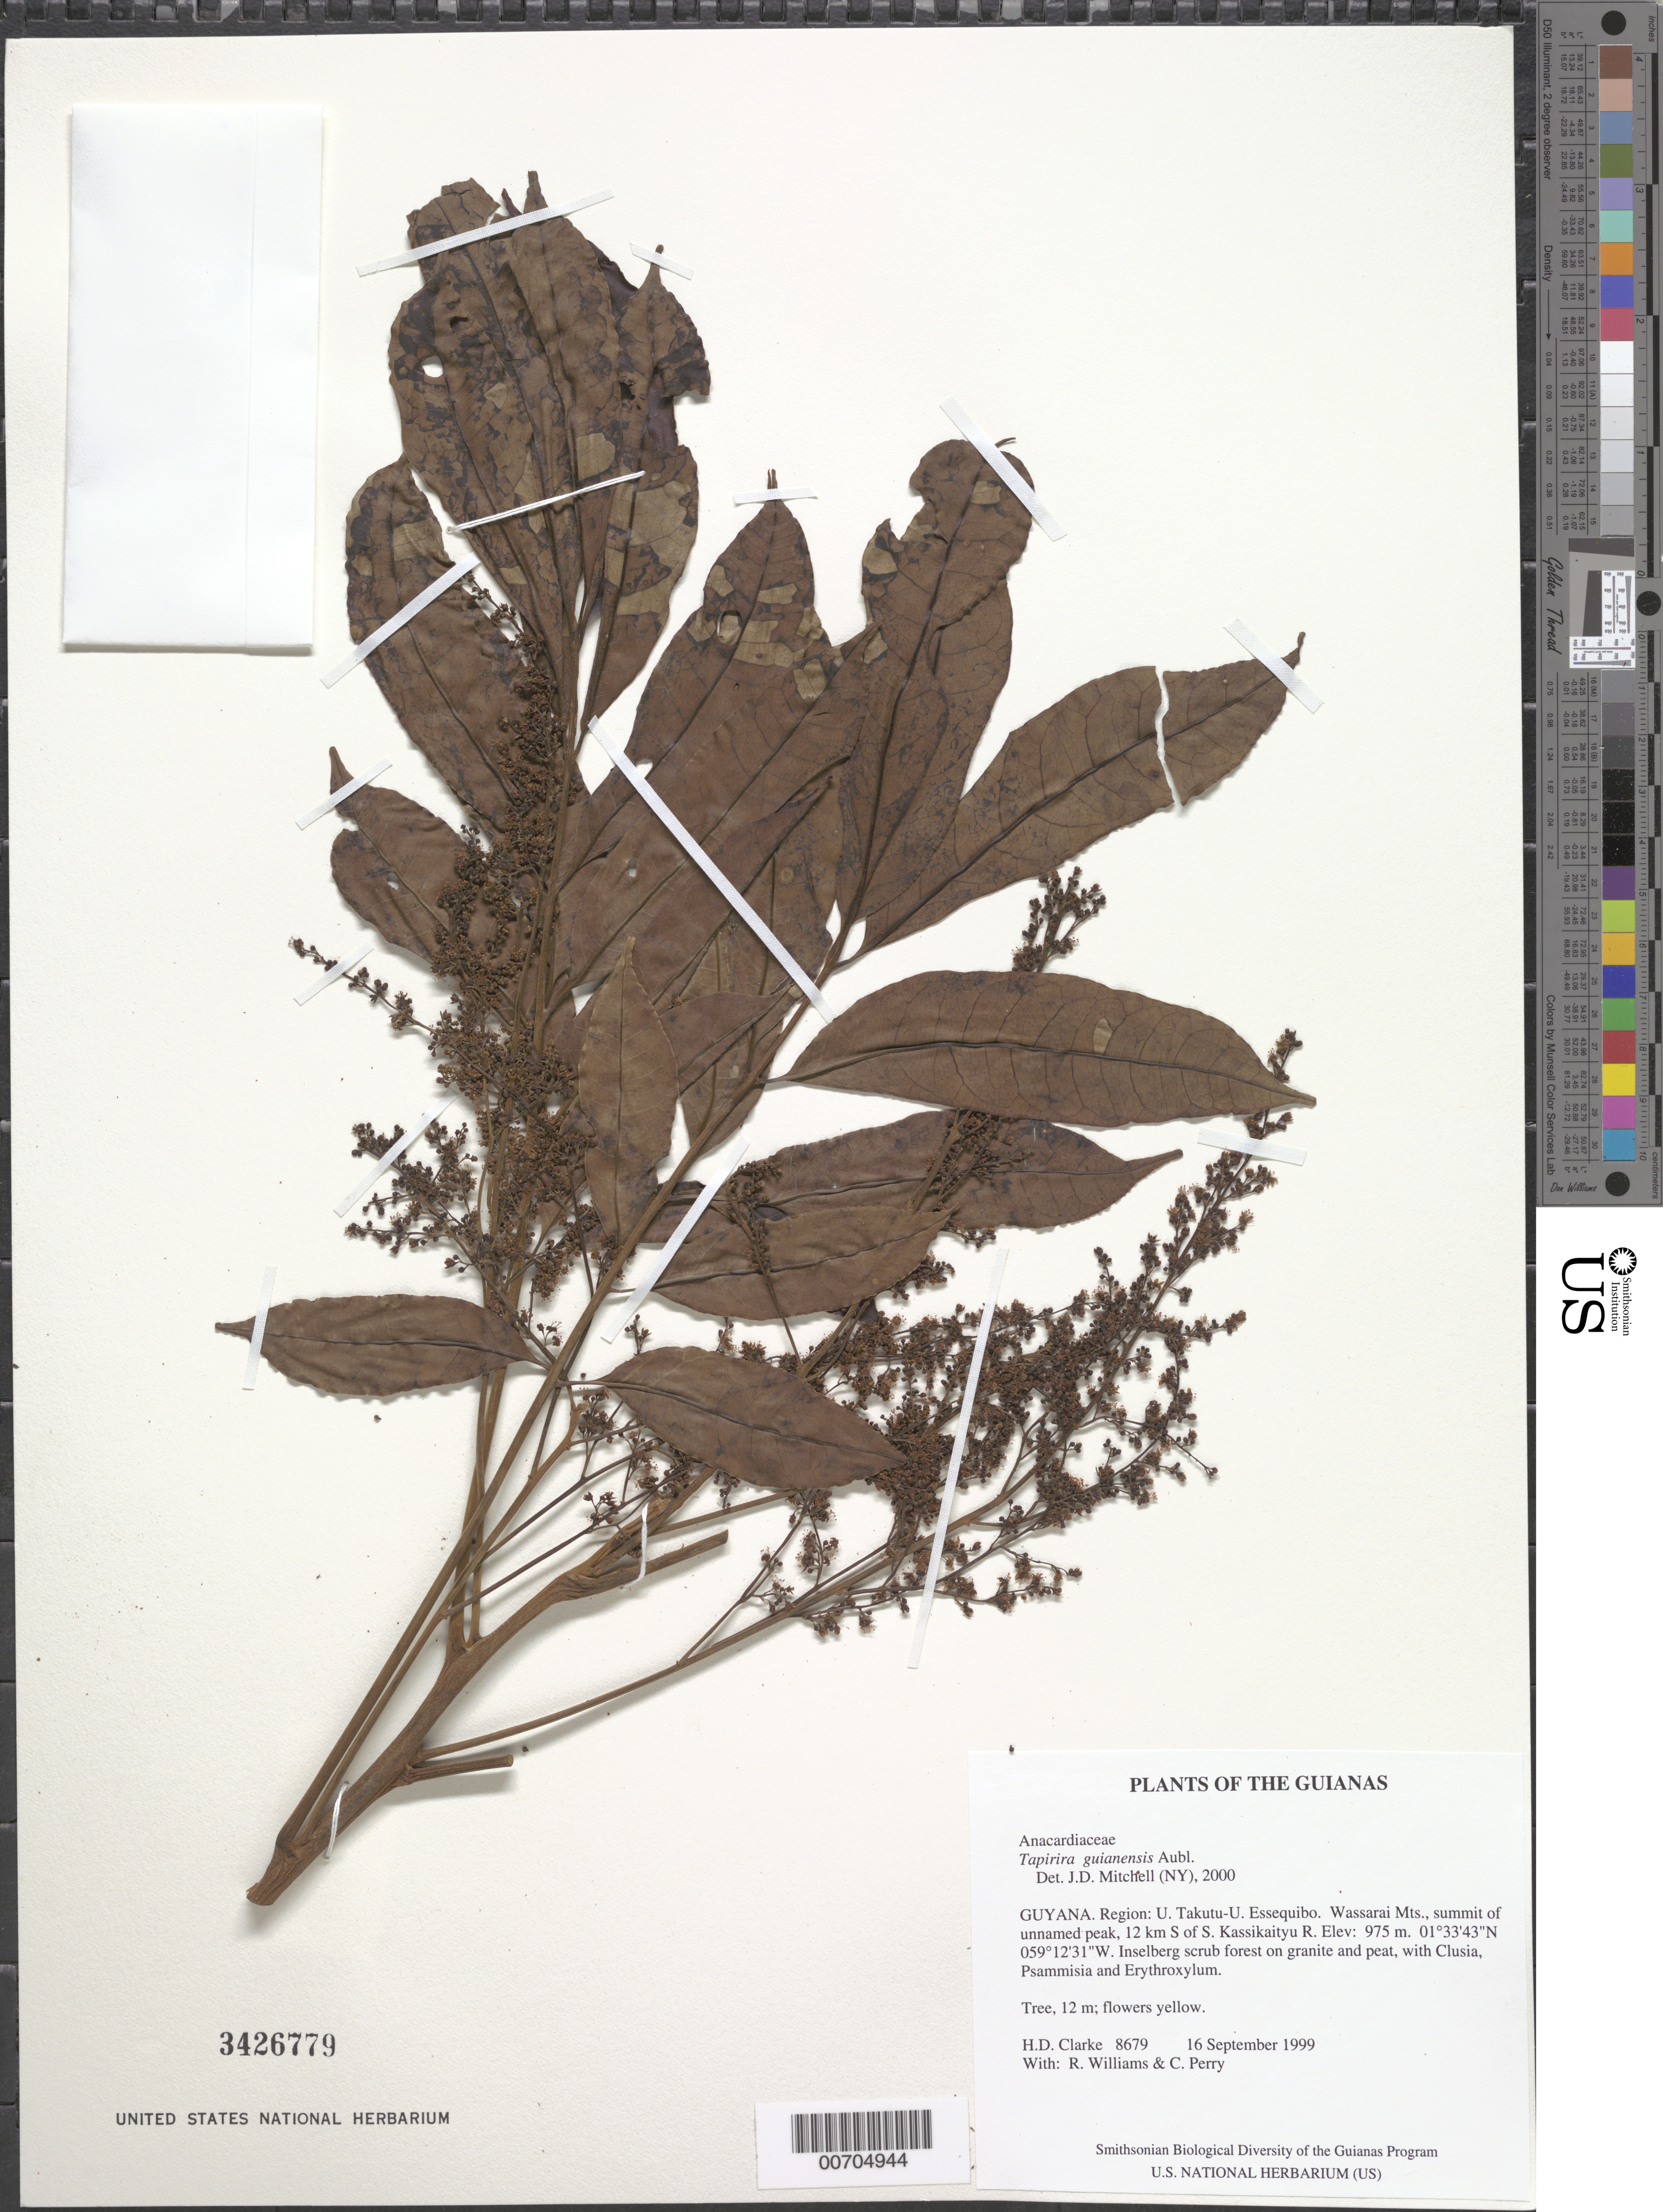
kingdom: Plantae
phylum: Tracheophyta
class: Magnoliopsida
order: Sapindales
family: Anacardiaceae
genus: Tapirira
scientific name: Tapirira guianensis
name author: Aubl.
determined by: Mitchell, John D.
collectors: H. D. Clarke, R. Williams & C. Perry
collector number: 8679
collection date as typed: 16 September 1999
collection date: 1999-09-16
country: Guyana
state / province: U. Takutu-U. Essequibo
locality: Wassarai Mts., summit of unnamed peak, 12 km S of S. Kassikaityu R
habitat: Inselberg scrub forest on granite and peat, with Clusia, Psammisia and Erythroxylum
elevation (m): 975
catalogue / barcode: US 3426779